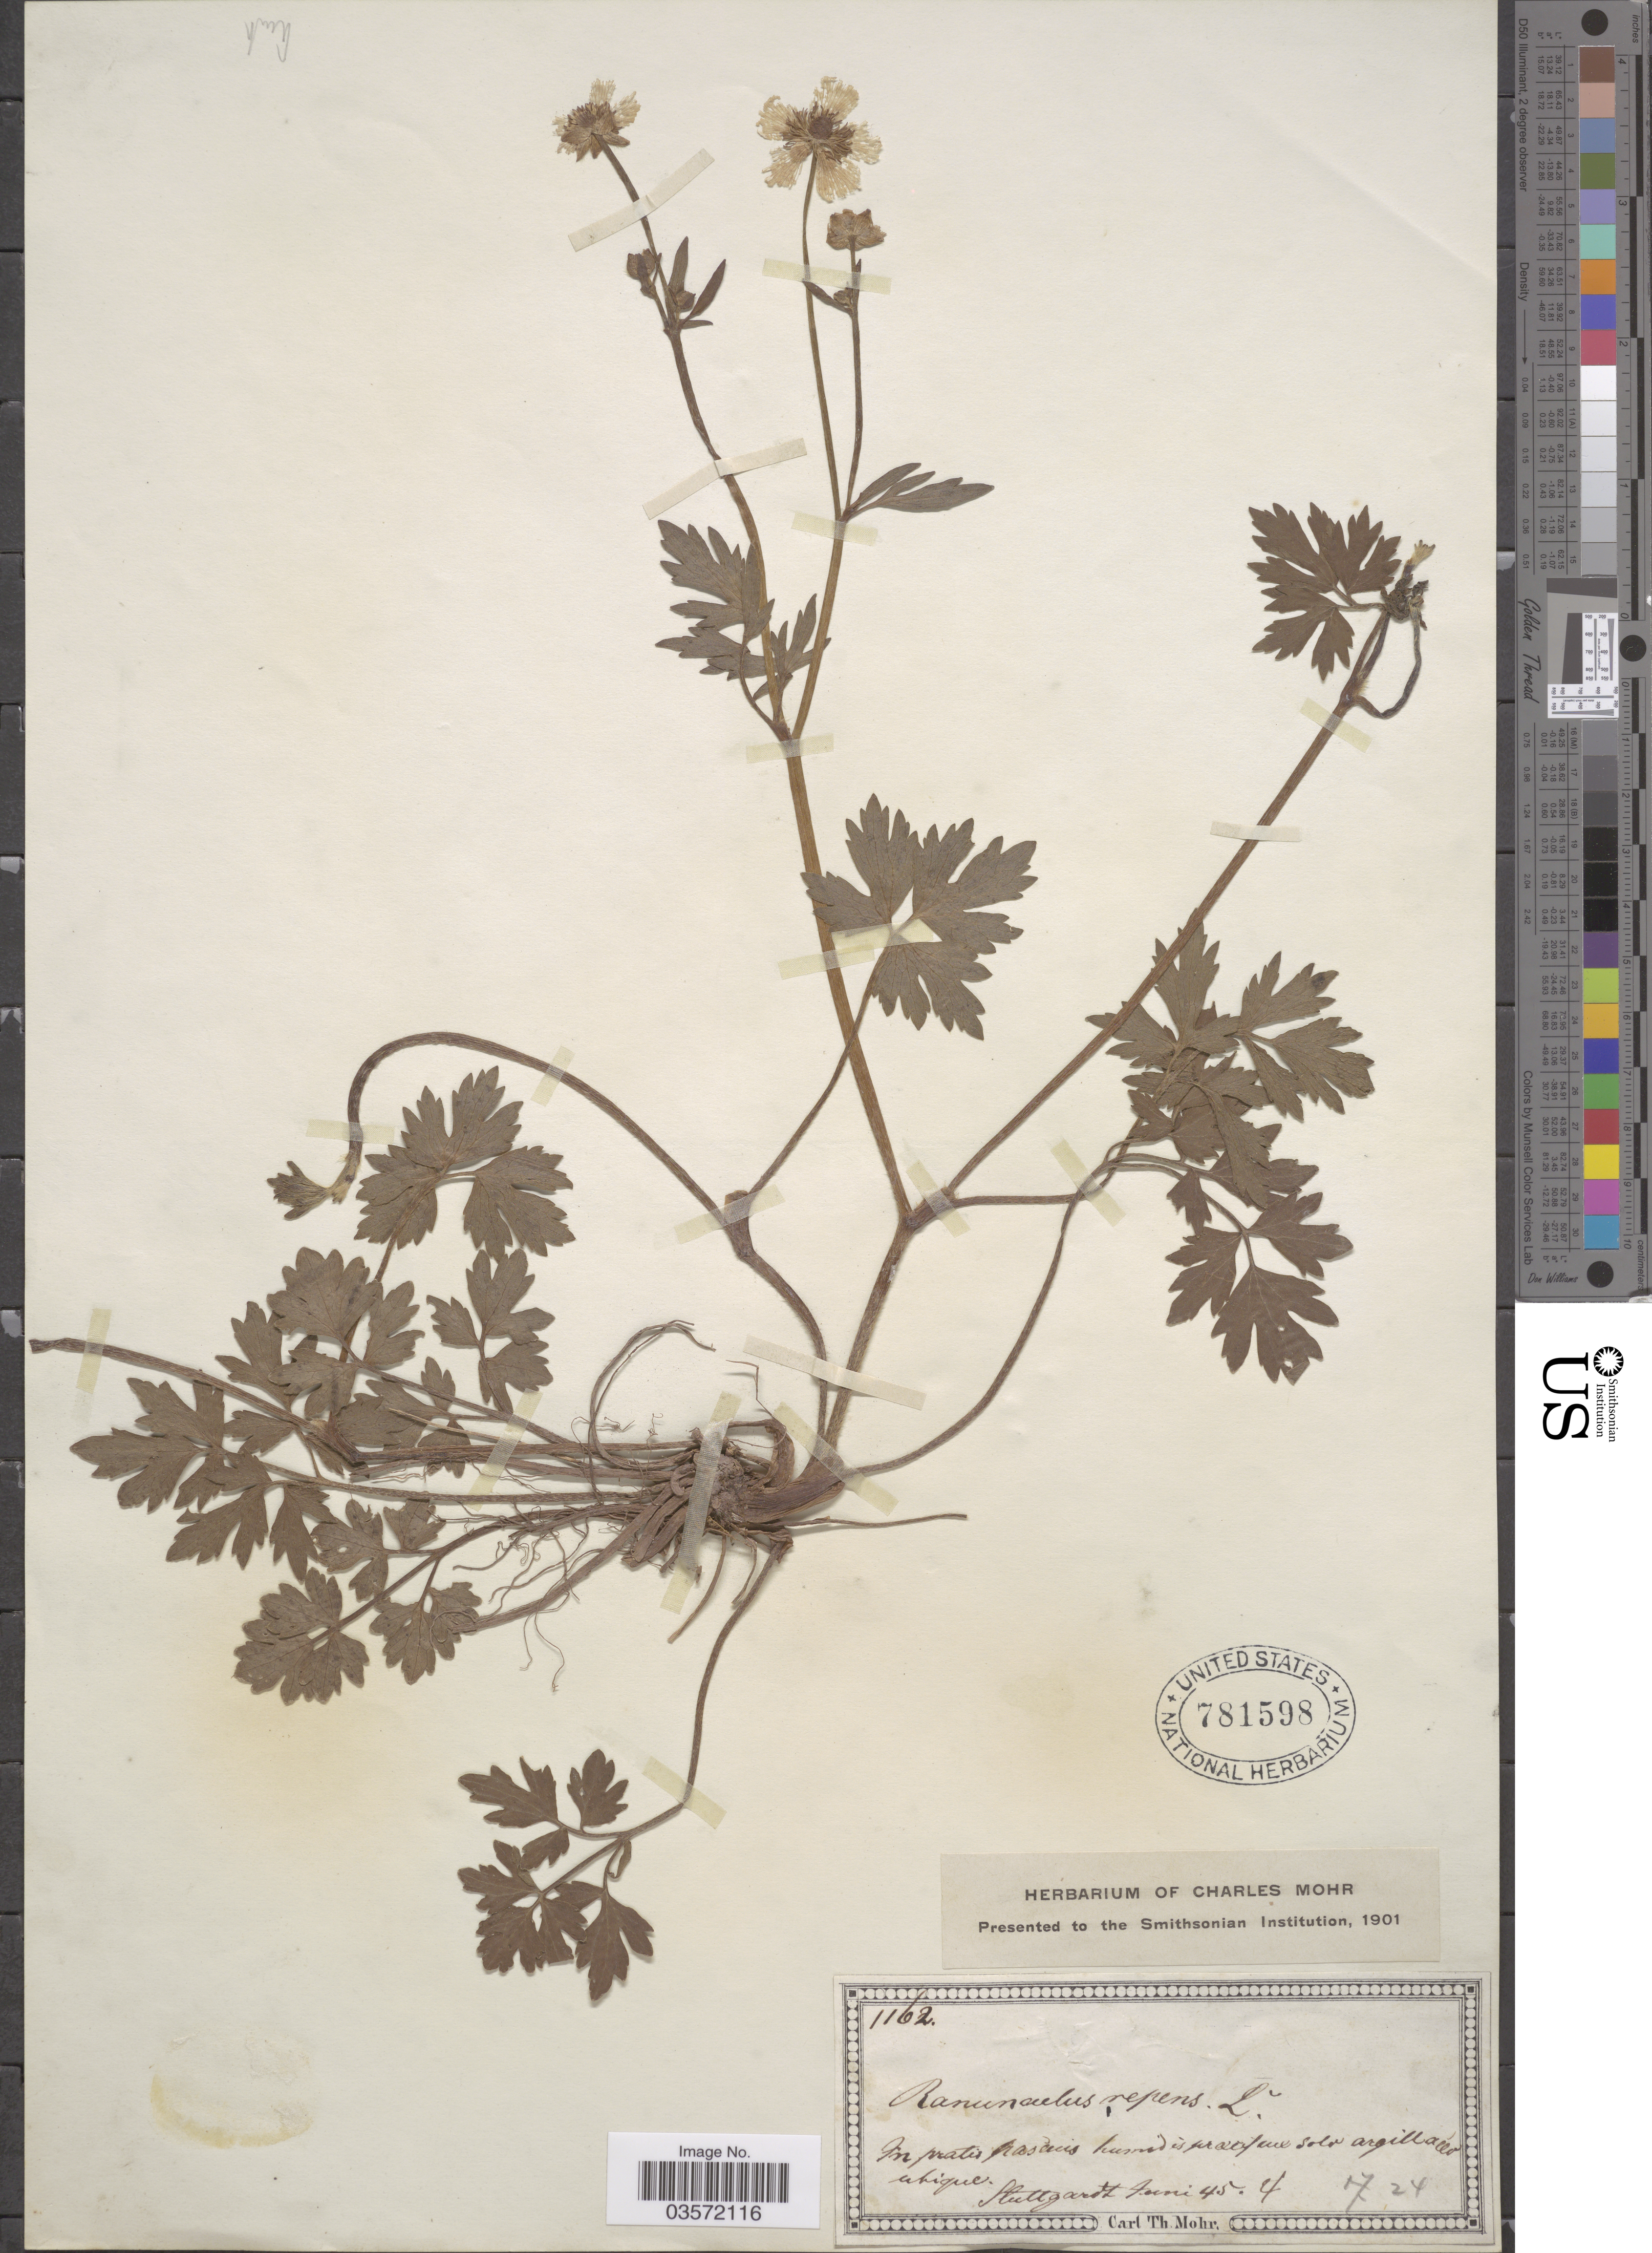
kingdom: Plantae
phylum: Tracheophyta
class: Magnoliopsida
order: Ranunculales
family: Ranunculaceae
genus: Ranunculus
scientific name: Ranunculus repens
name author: L.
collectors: Mohr, C. T. (herbarium)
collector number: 1162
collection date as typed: Transcribed d/m/y: /6/45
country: Germany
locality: In pratis pascuis humid [illegible text] solo argillaceo abique[interpreted], Stuttgardt.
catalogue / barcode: US 781598